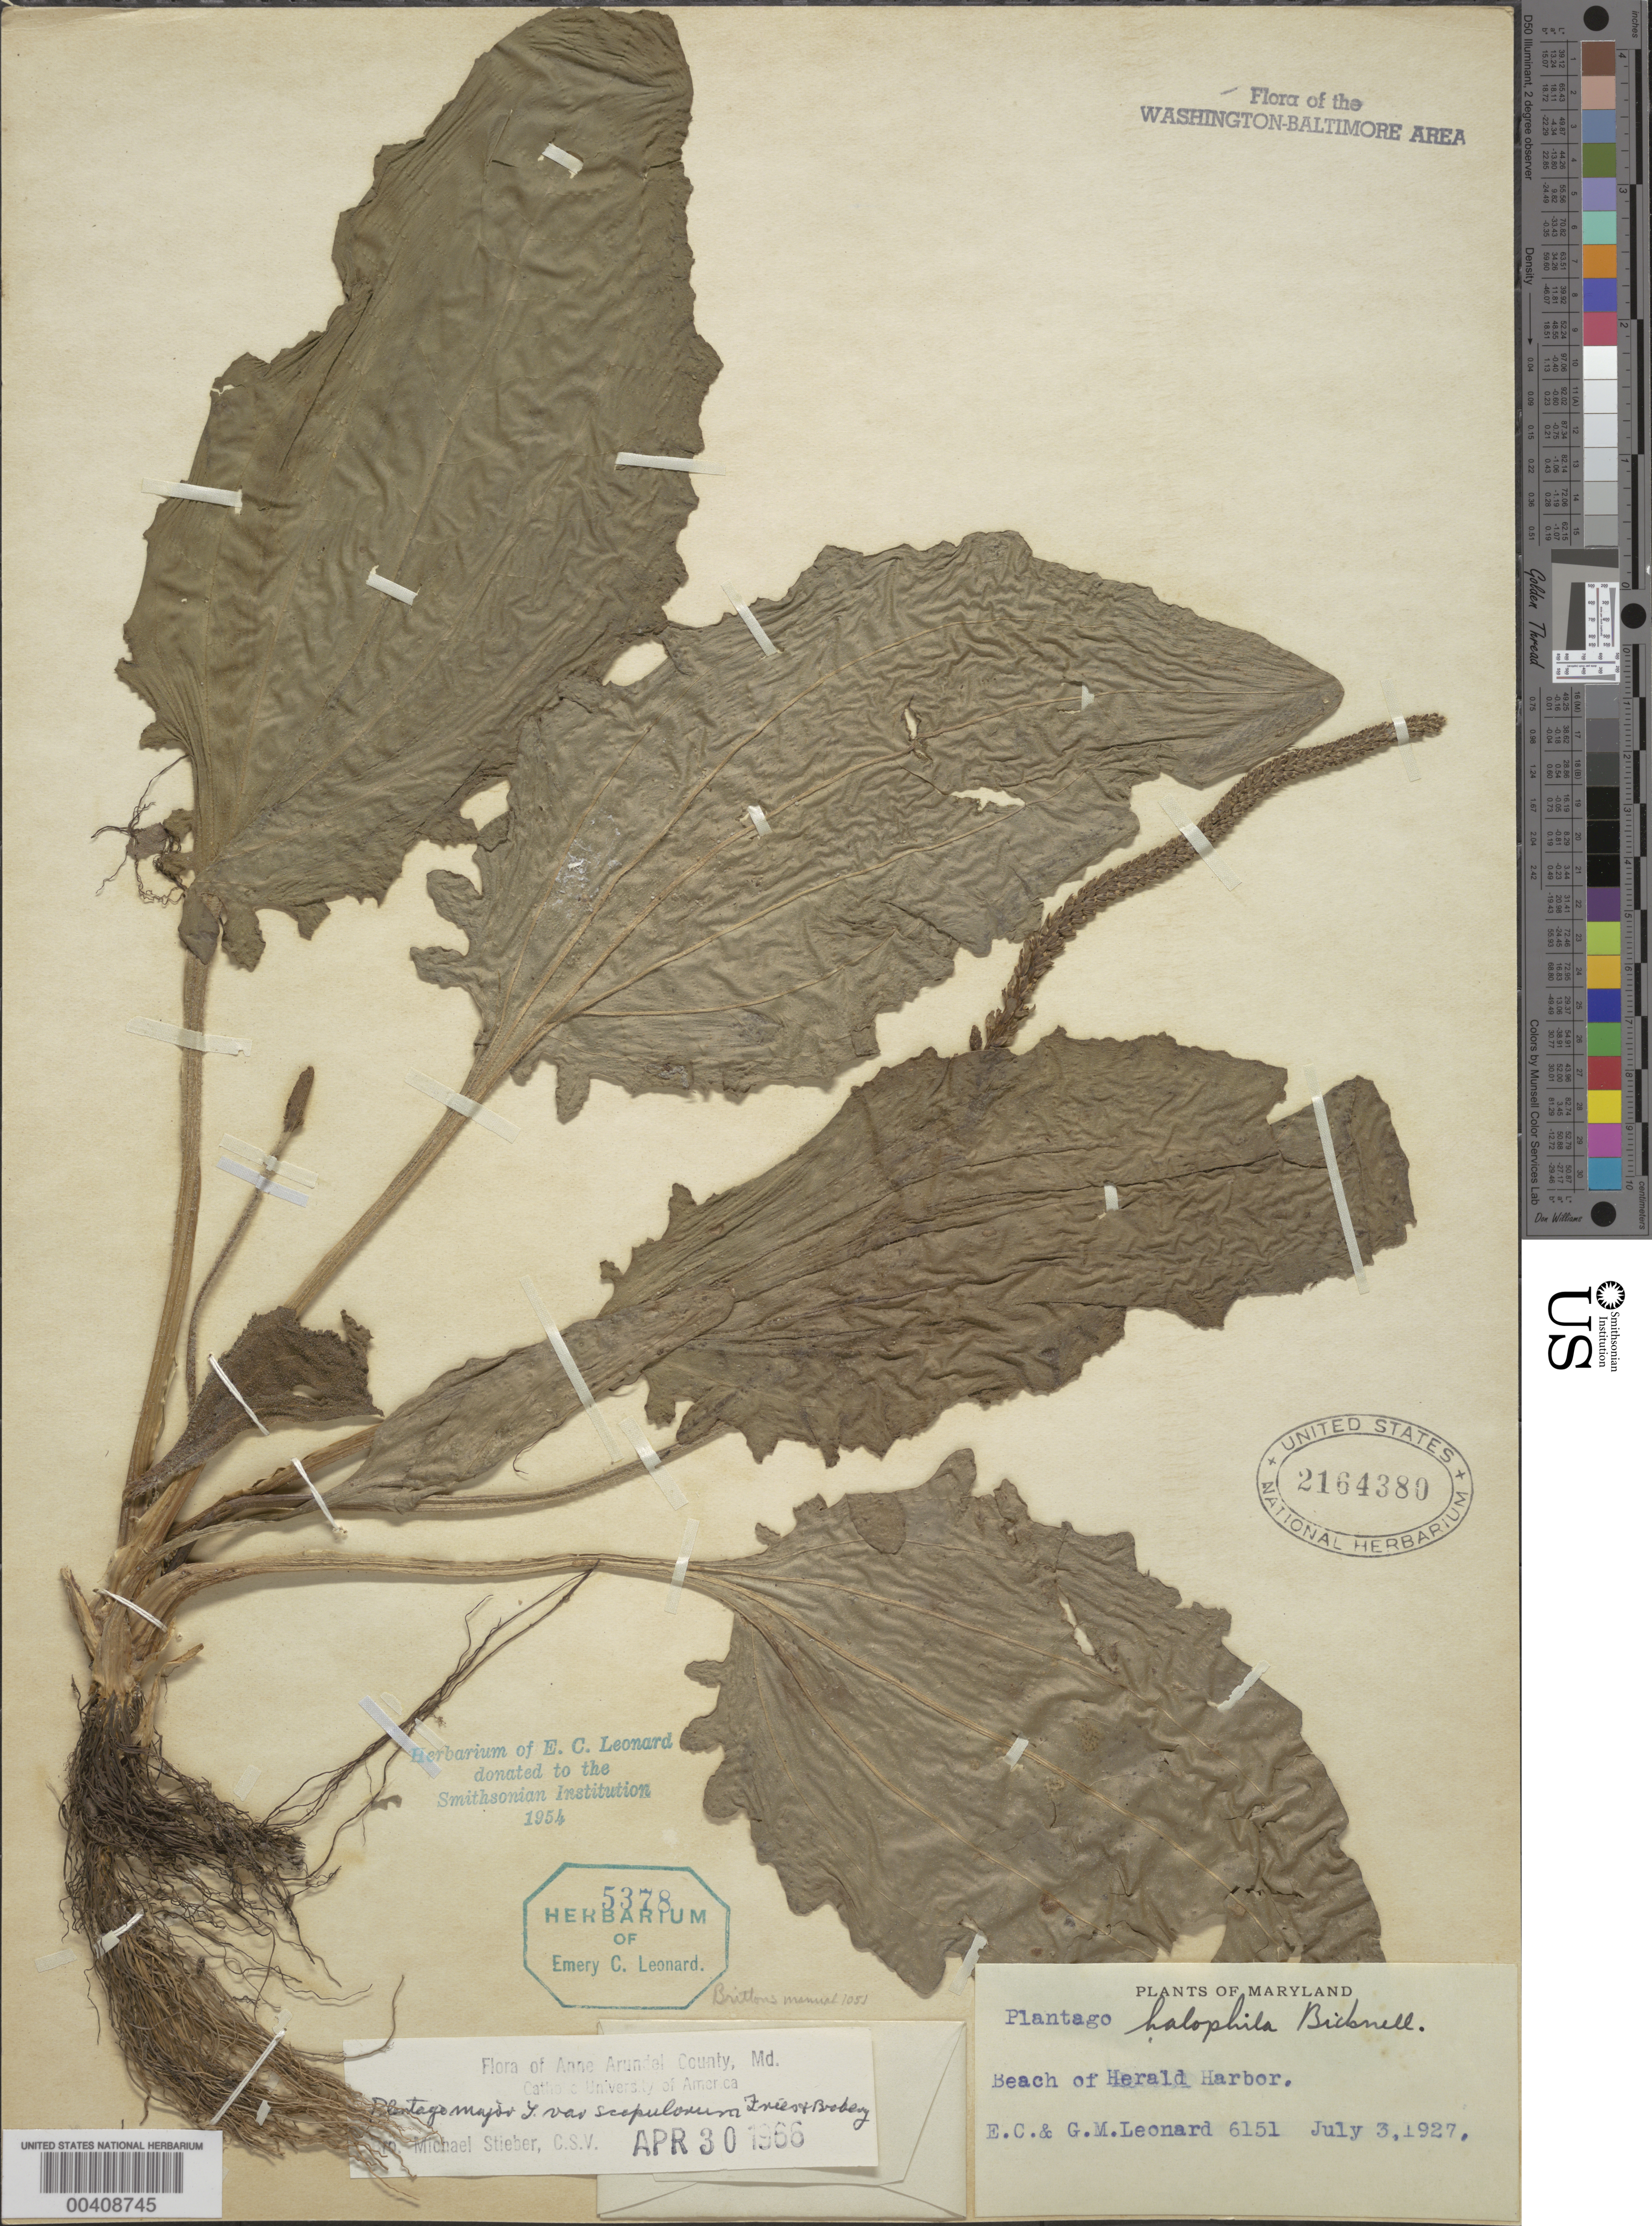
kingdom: Plantae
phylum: Tracheophyta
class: Magnoliopsida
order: Lamiales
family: Plantaginaceae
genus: Plantago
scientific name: Plantago major var. scopulorum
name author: Fr. & Broberg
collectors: E. C. Leonard & G. M. Leonard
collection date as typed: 03 Jul 1927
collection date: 1927-07-03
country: United States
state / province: Maryland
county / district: Anne Arundel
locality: Herald Harbor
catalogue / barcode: US 2164380